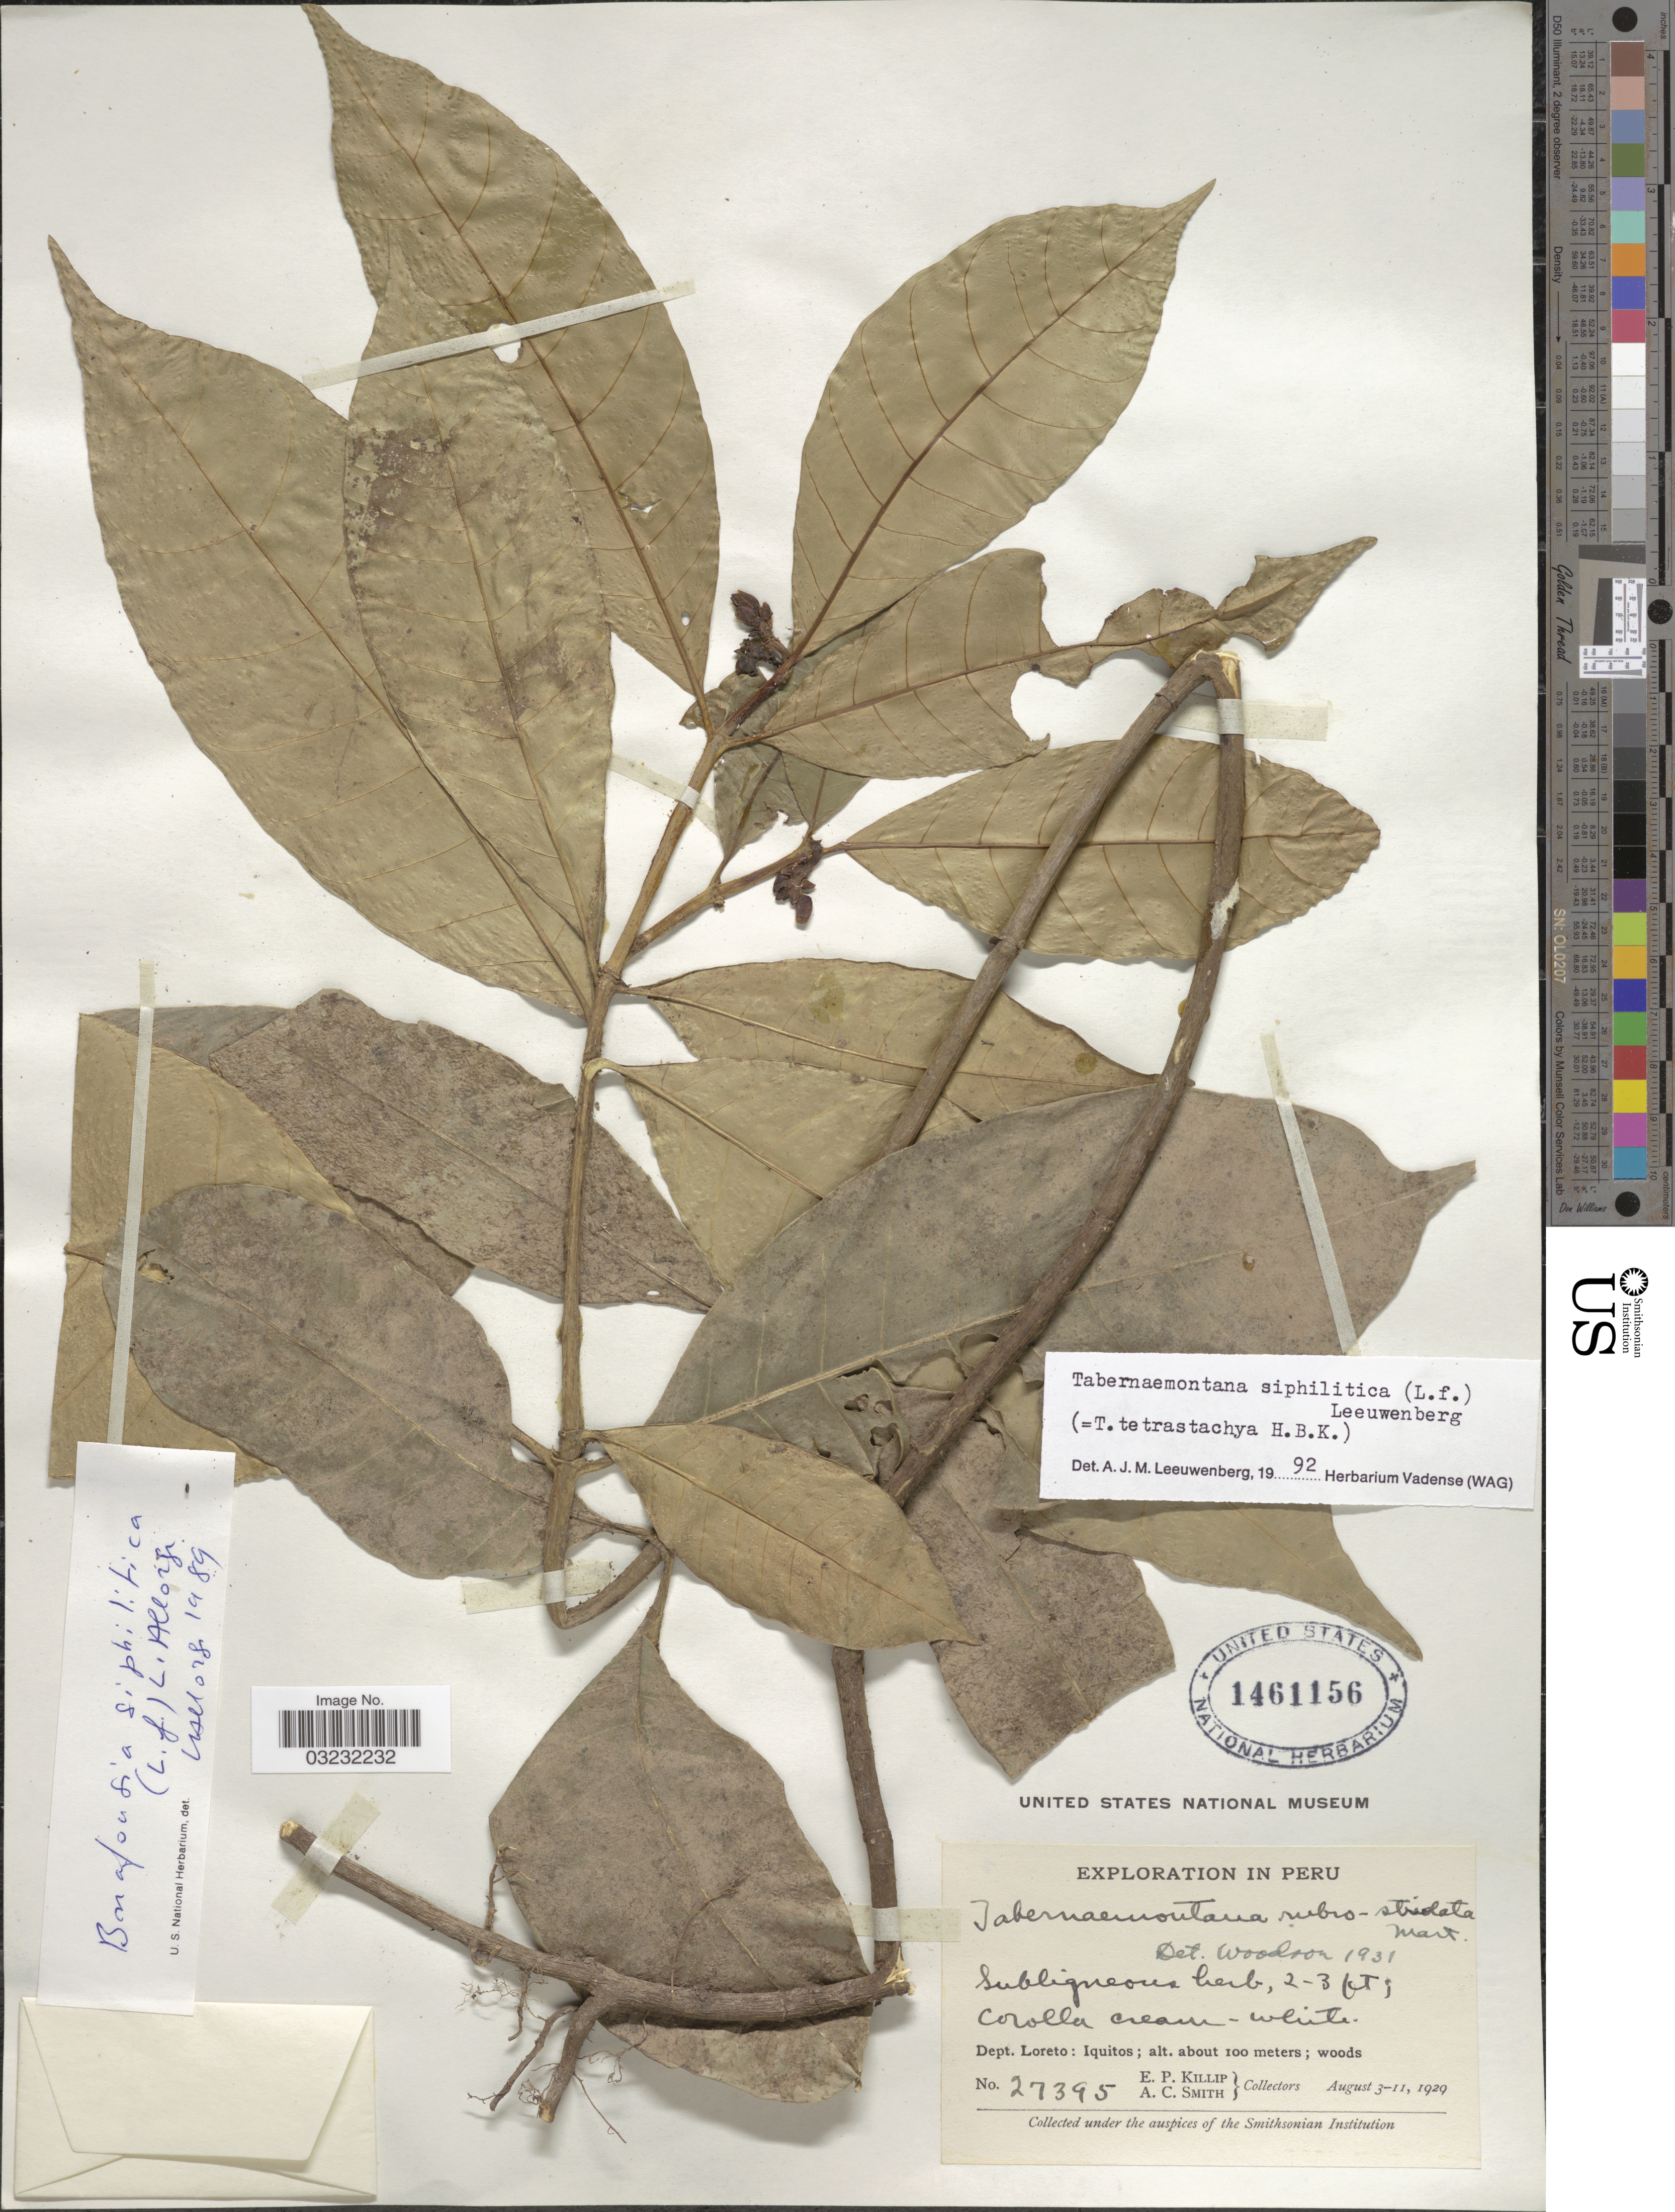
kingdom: Plantae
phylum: Tracheophyta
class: Magnoliopsida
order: Gentianales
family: Apocynaceae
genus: Tabernaemontana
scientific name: Tabernaemontana siphilitica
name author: (L. f.) Leeuwenb.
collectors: E. P. Killip & A. C. Smith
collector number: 27395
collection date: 1929-08-03/1929-08-11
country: Peru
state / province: Loreto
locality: Dept. Loreto: Iquitos.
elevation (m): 100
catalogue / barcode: US 1461156